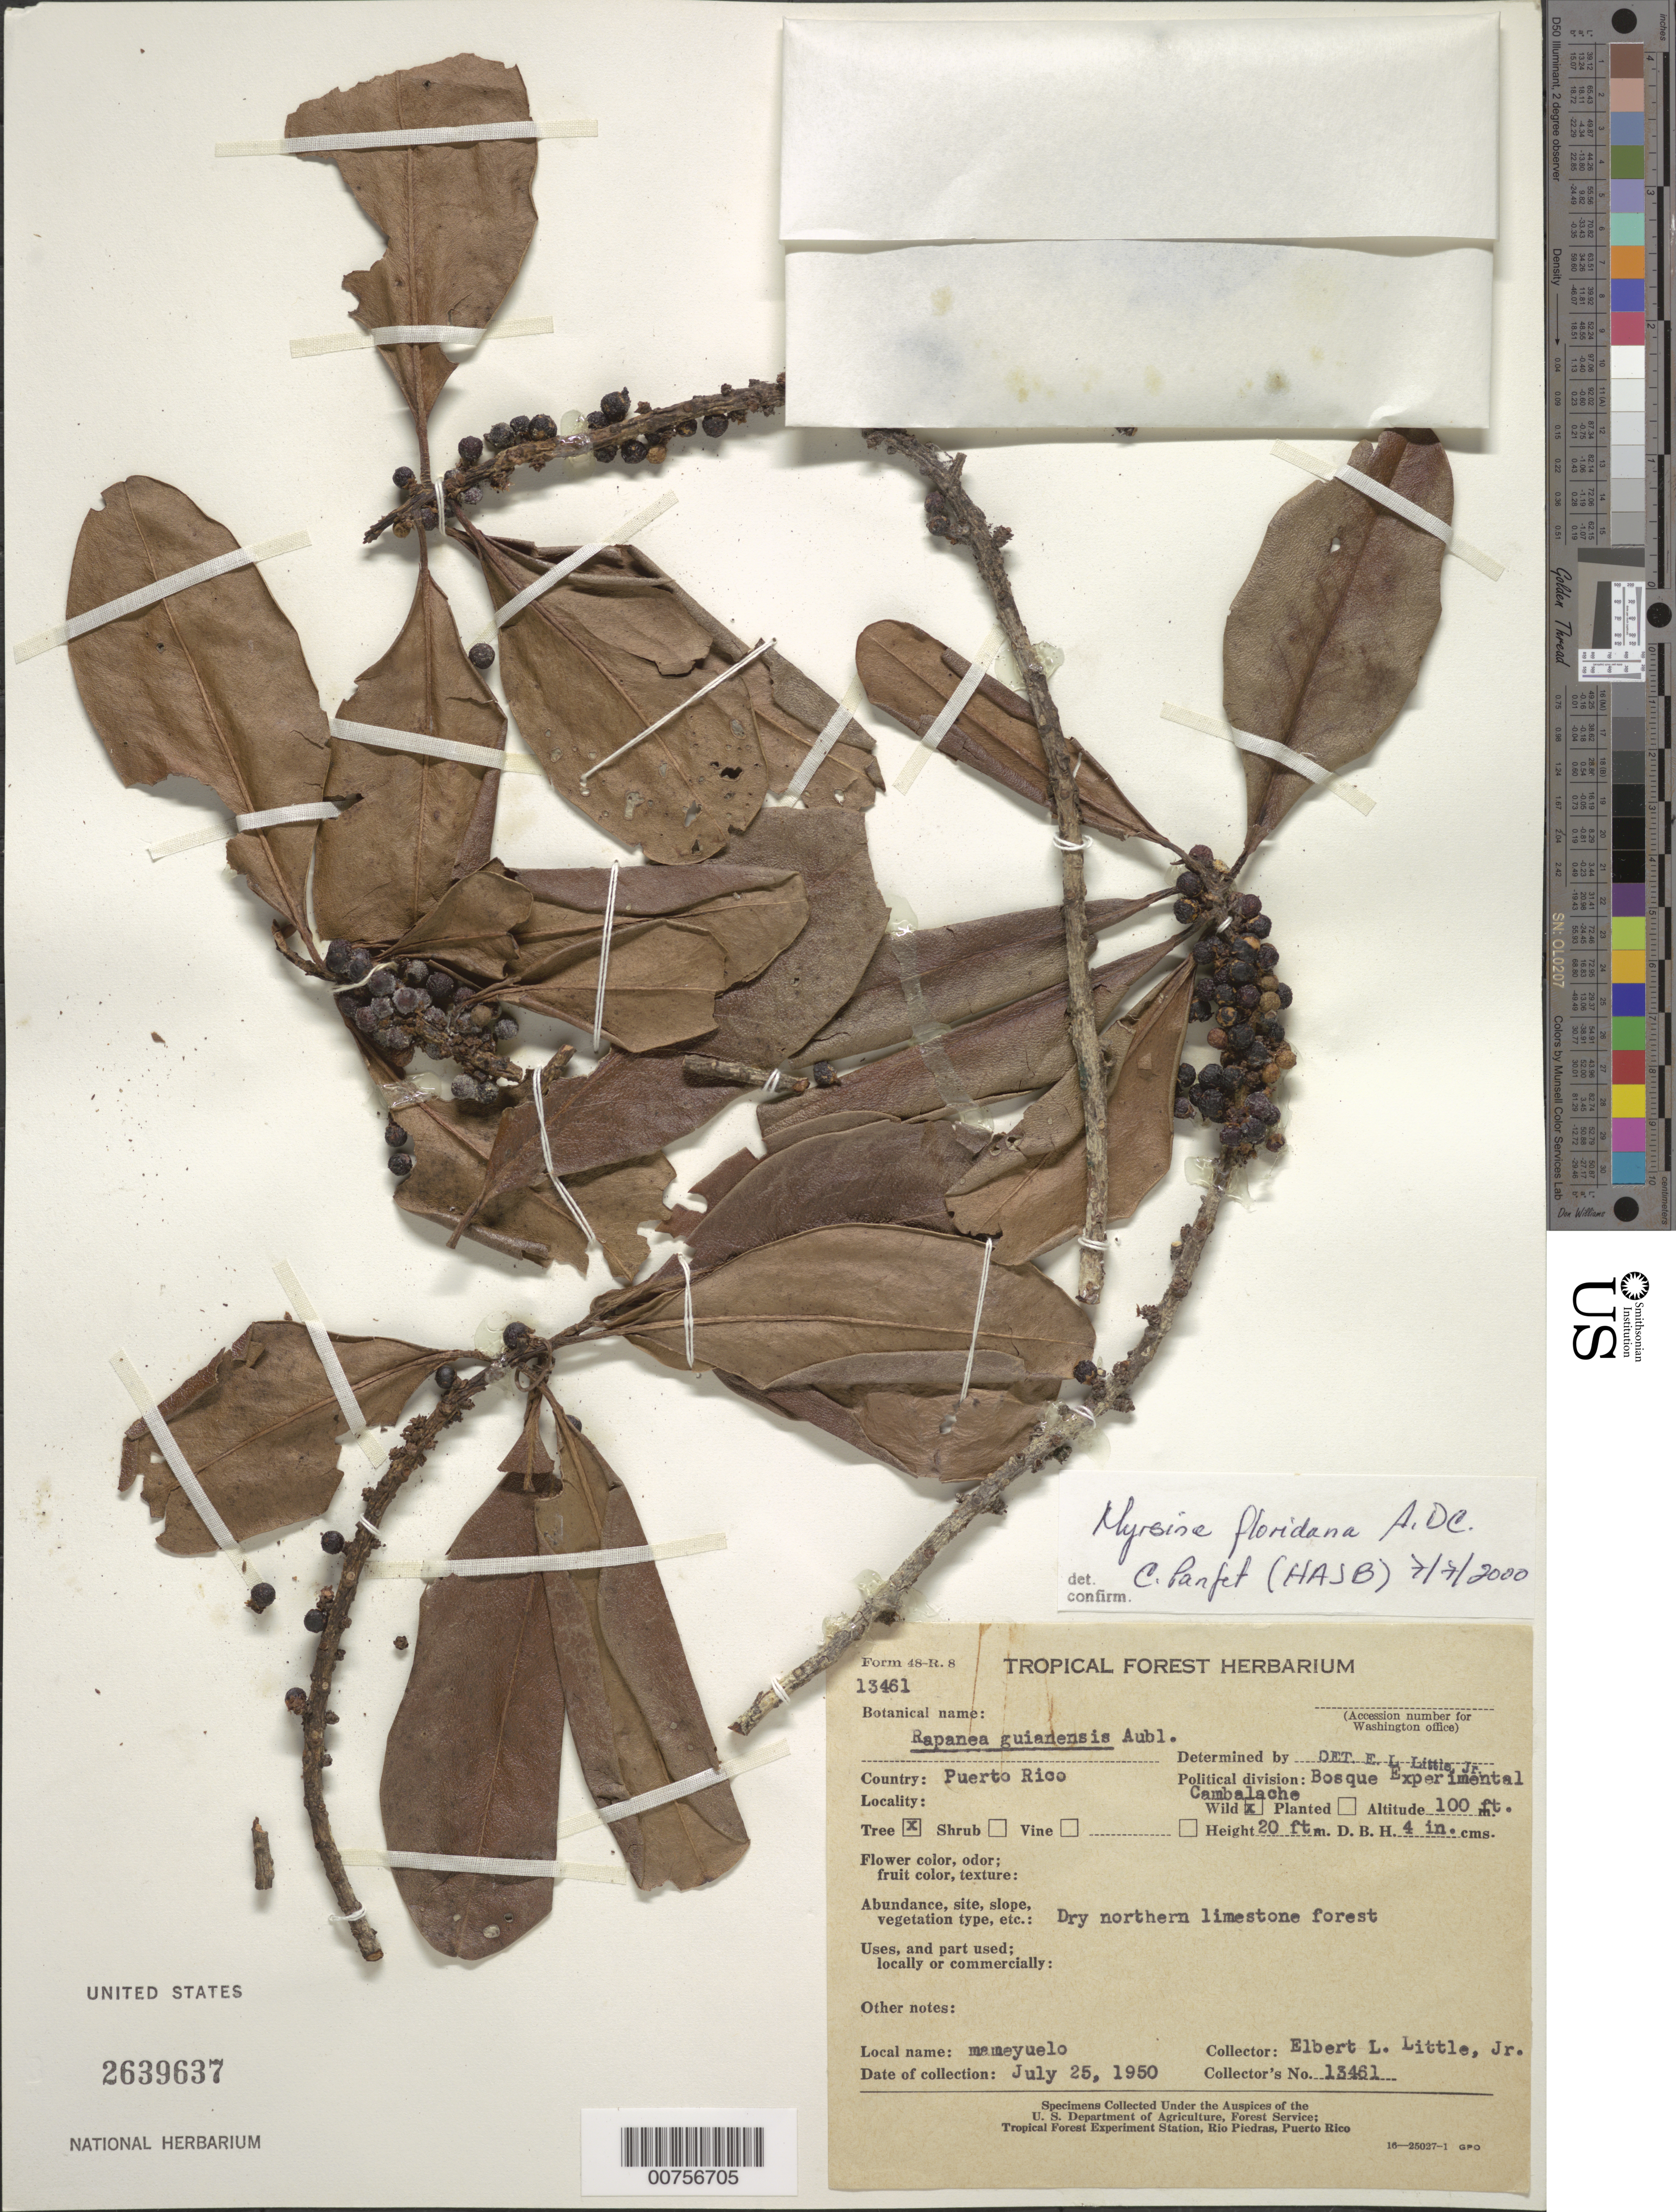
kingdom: Plantae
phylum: Tracheophyta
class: Magnoliopsida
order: Ericales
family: Primulaceae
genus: Myrsine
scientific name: Myrsine floridana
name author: A. DC.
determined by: Panfet, C.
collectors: E. L. Little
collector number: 13461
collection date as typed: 25 Jul 1950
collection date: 1950-07-25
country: Puerto Rico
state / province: Arecibo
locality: Bosque Experimental Cambalache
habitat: Dry northern limestone forest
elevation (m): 30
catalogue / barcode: US 2639637